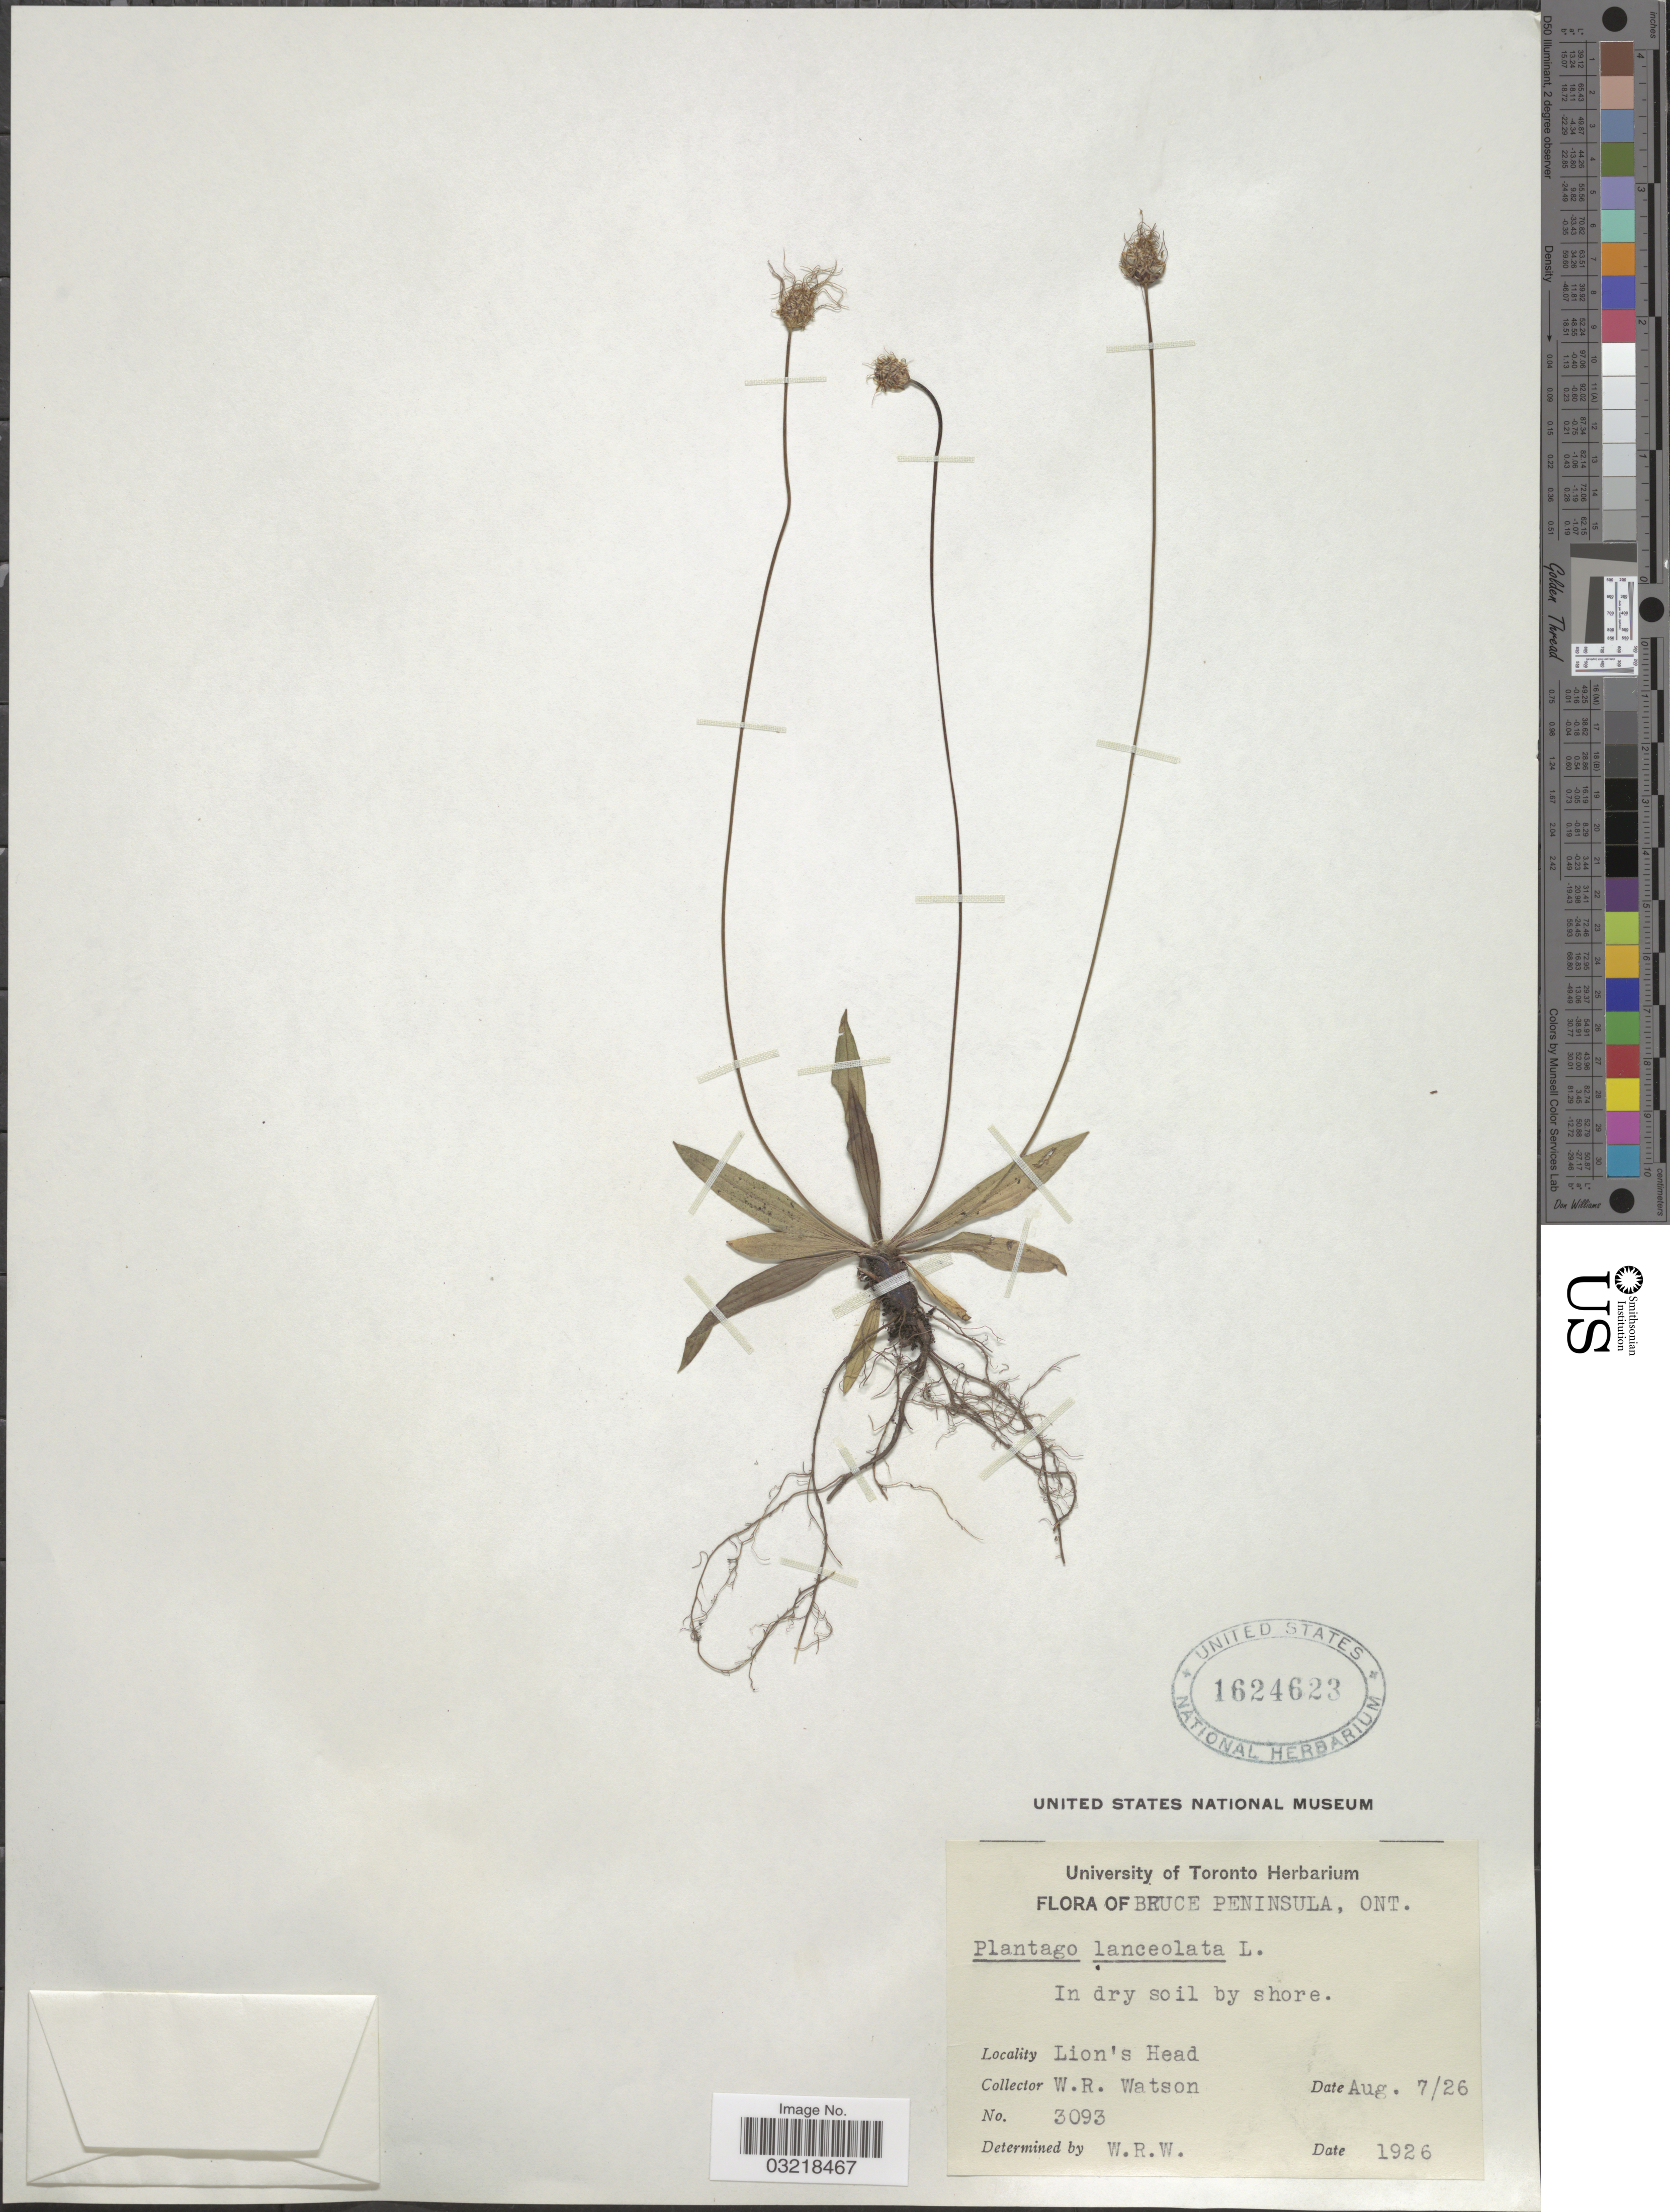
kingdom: Plantae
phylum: Tracheophyta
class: Magnoliopsida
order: Lamiales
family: Plantaginaceae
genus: Plantago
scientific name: Plantago lanceolata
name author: L.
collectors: W. R. Watson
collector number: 3093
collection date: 1926-08-07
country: Canada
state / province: Ontario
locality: Bruce Peninsula. Lion's Head.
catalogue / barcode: US 1624623